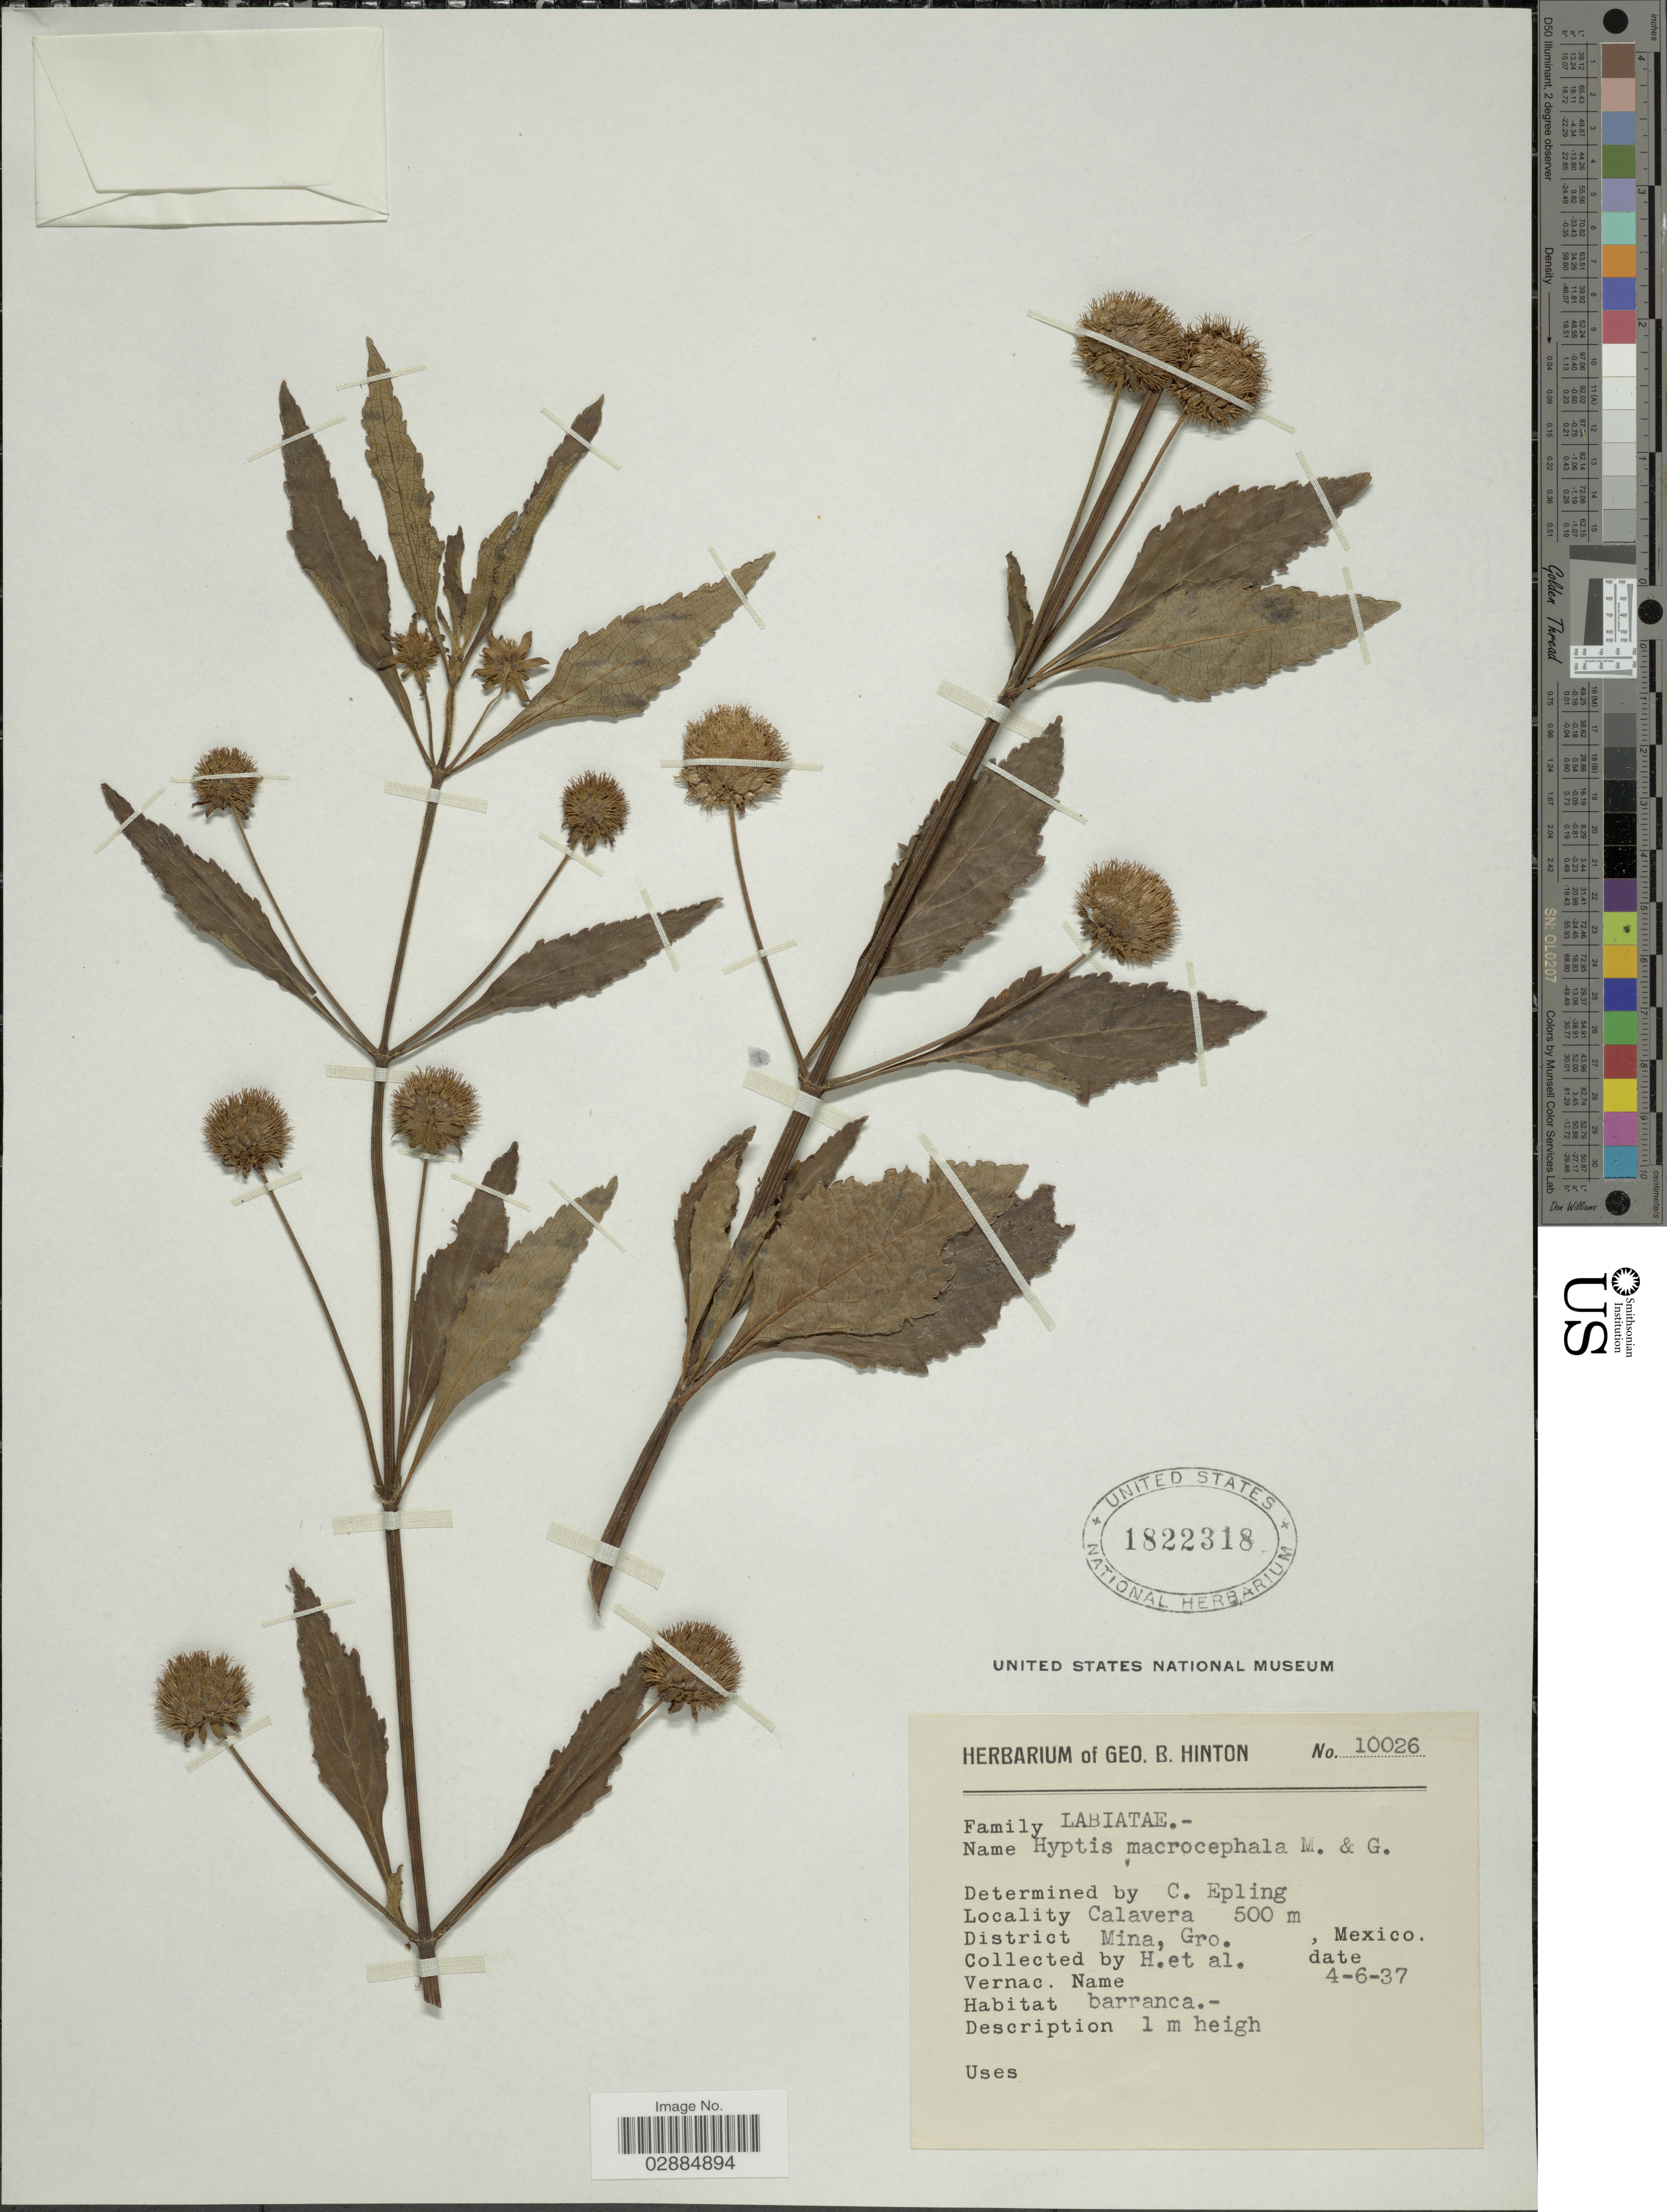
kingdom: Plantae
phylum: Tracheophyta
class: Magnoliopsida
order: Lamiales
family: Lamiaceae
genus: Hyptis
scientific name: Hyptis macrocephala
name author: M. Martens & Galeotti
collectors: G. B. Hinton & et al.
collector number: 10026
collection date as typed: Transcribed d/m/y: 4/6/37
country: Mexico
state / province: Guerrero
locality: Calavera, District Mina, Gro., Mexico.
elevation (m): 500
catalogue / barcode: US 1822318